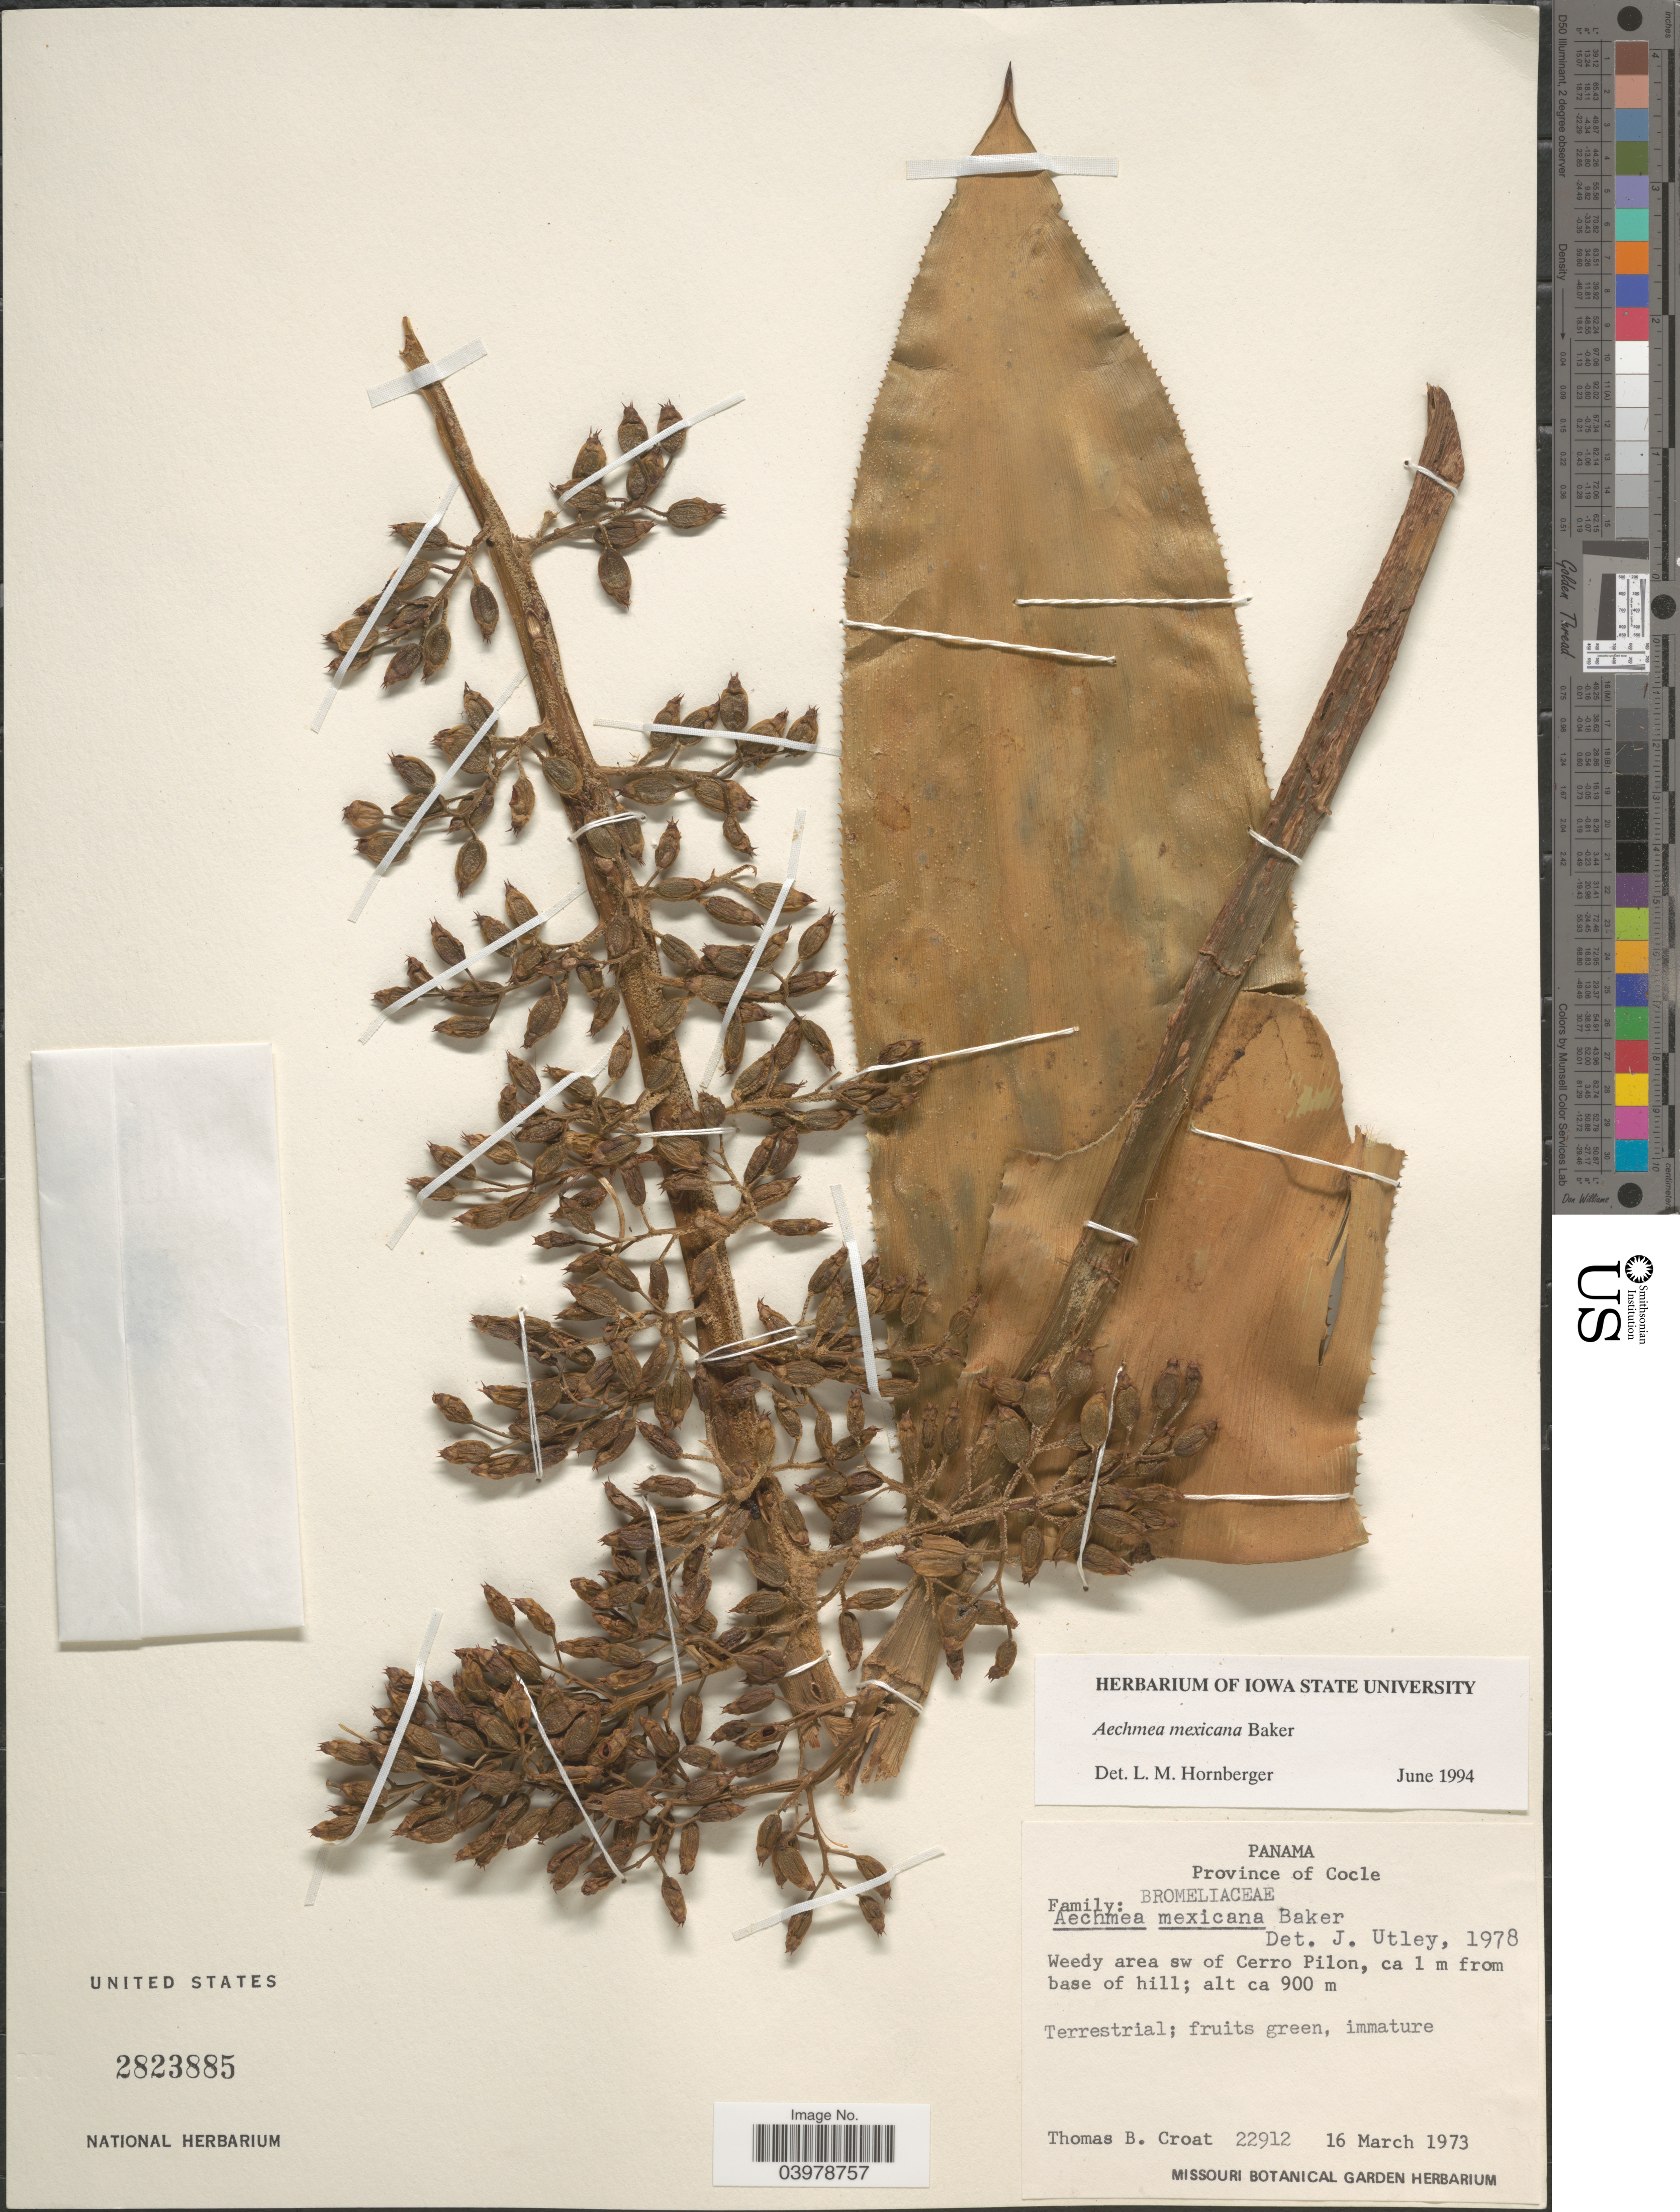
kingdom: Plantae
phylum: Tracheophyta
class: Liliopsida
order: Poales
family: Bromeliaceae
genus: Aechmea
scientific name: Aechmea mexicana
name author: Baker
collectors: T. B. Croat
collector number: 22912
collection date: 1973-03-16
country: Panama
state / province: Cocle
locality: Weedy area sw of Cerro Pilon, ca 1 m from base of hill.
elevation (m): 900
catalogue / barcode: US 2823885